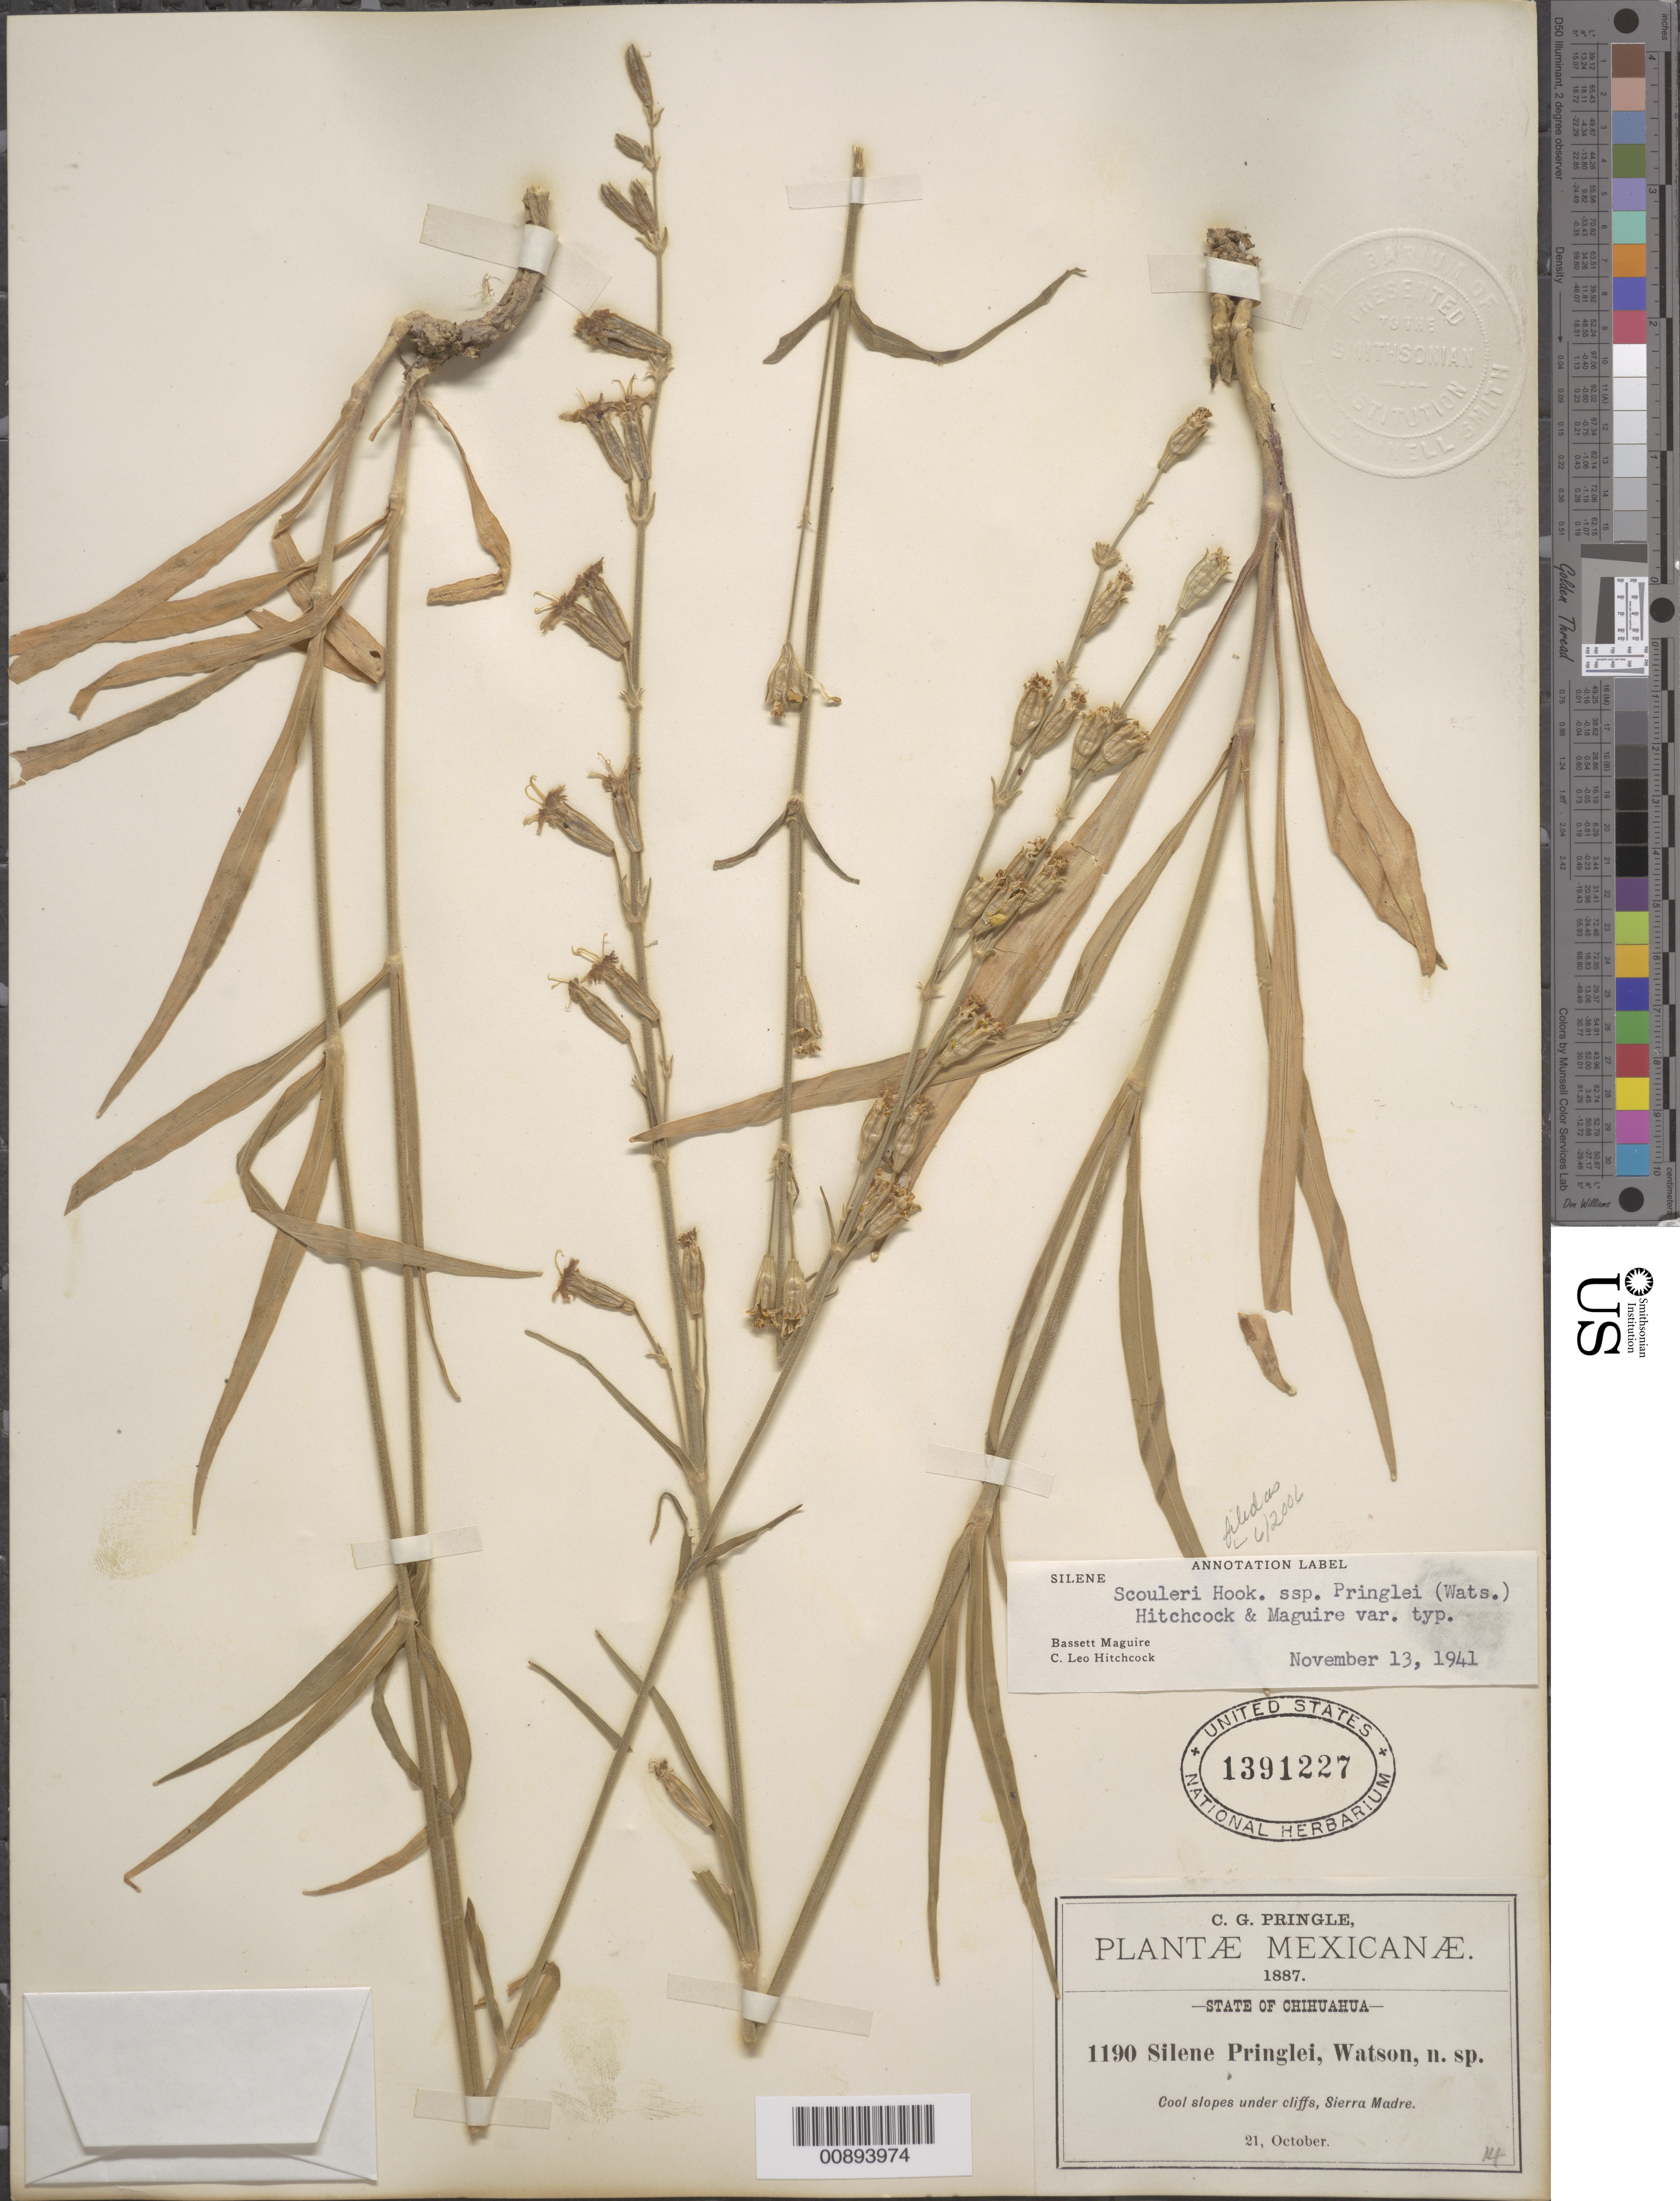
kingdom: Plantae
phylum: Tracheophyta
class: Magnoliopsida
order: Caryophyllales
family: Caryophyllaceae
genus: Silene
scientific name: Silene scouleri subsp. pringlei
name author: (S. Watson) C.L. Hitchc. & Maguire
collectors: C. G. Pringle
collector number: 1190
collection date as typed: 21 Oct 1887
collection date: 1887-10-21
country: Mexico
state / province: Chihuahua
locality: Sierra Madre, Chihuahua.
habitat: Cool slopes under cliffs.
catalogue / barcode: US 1391227